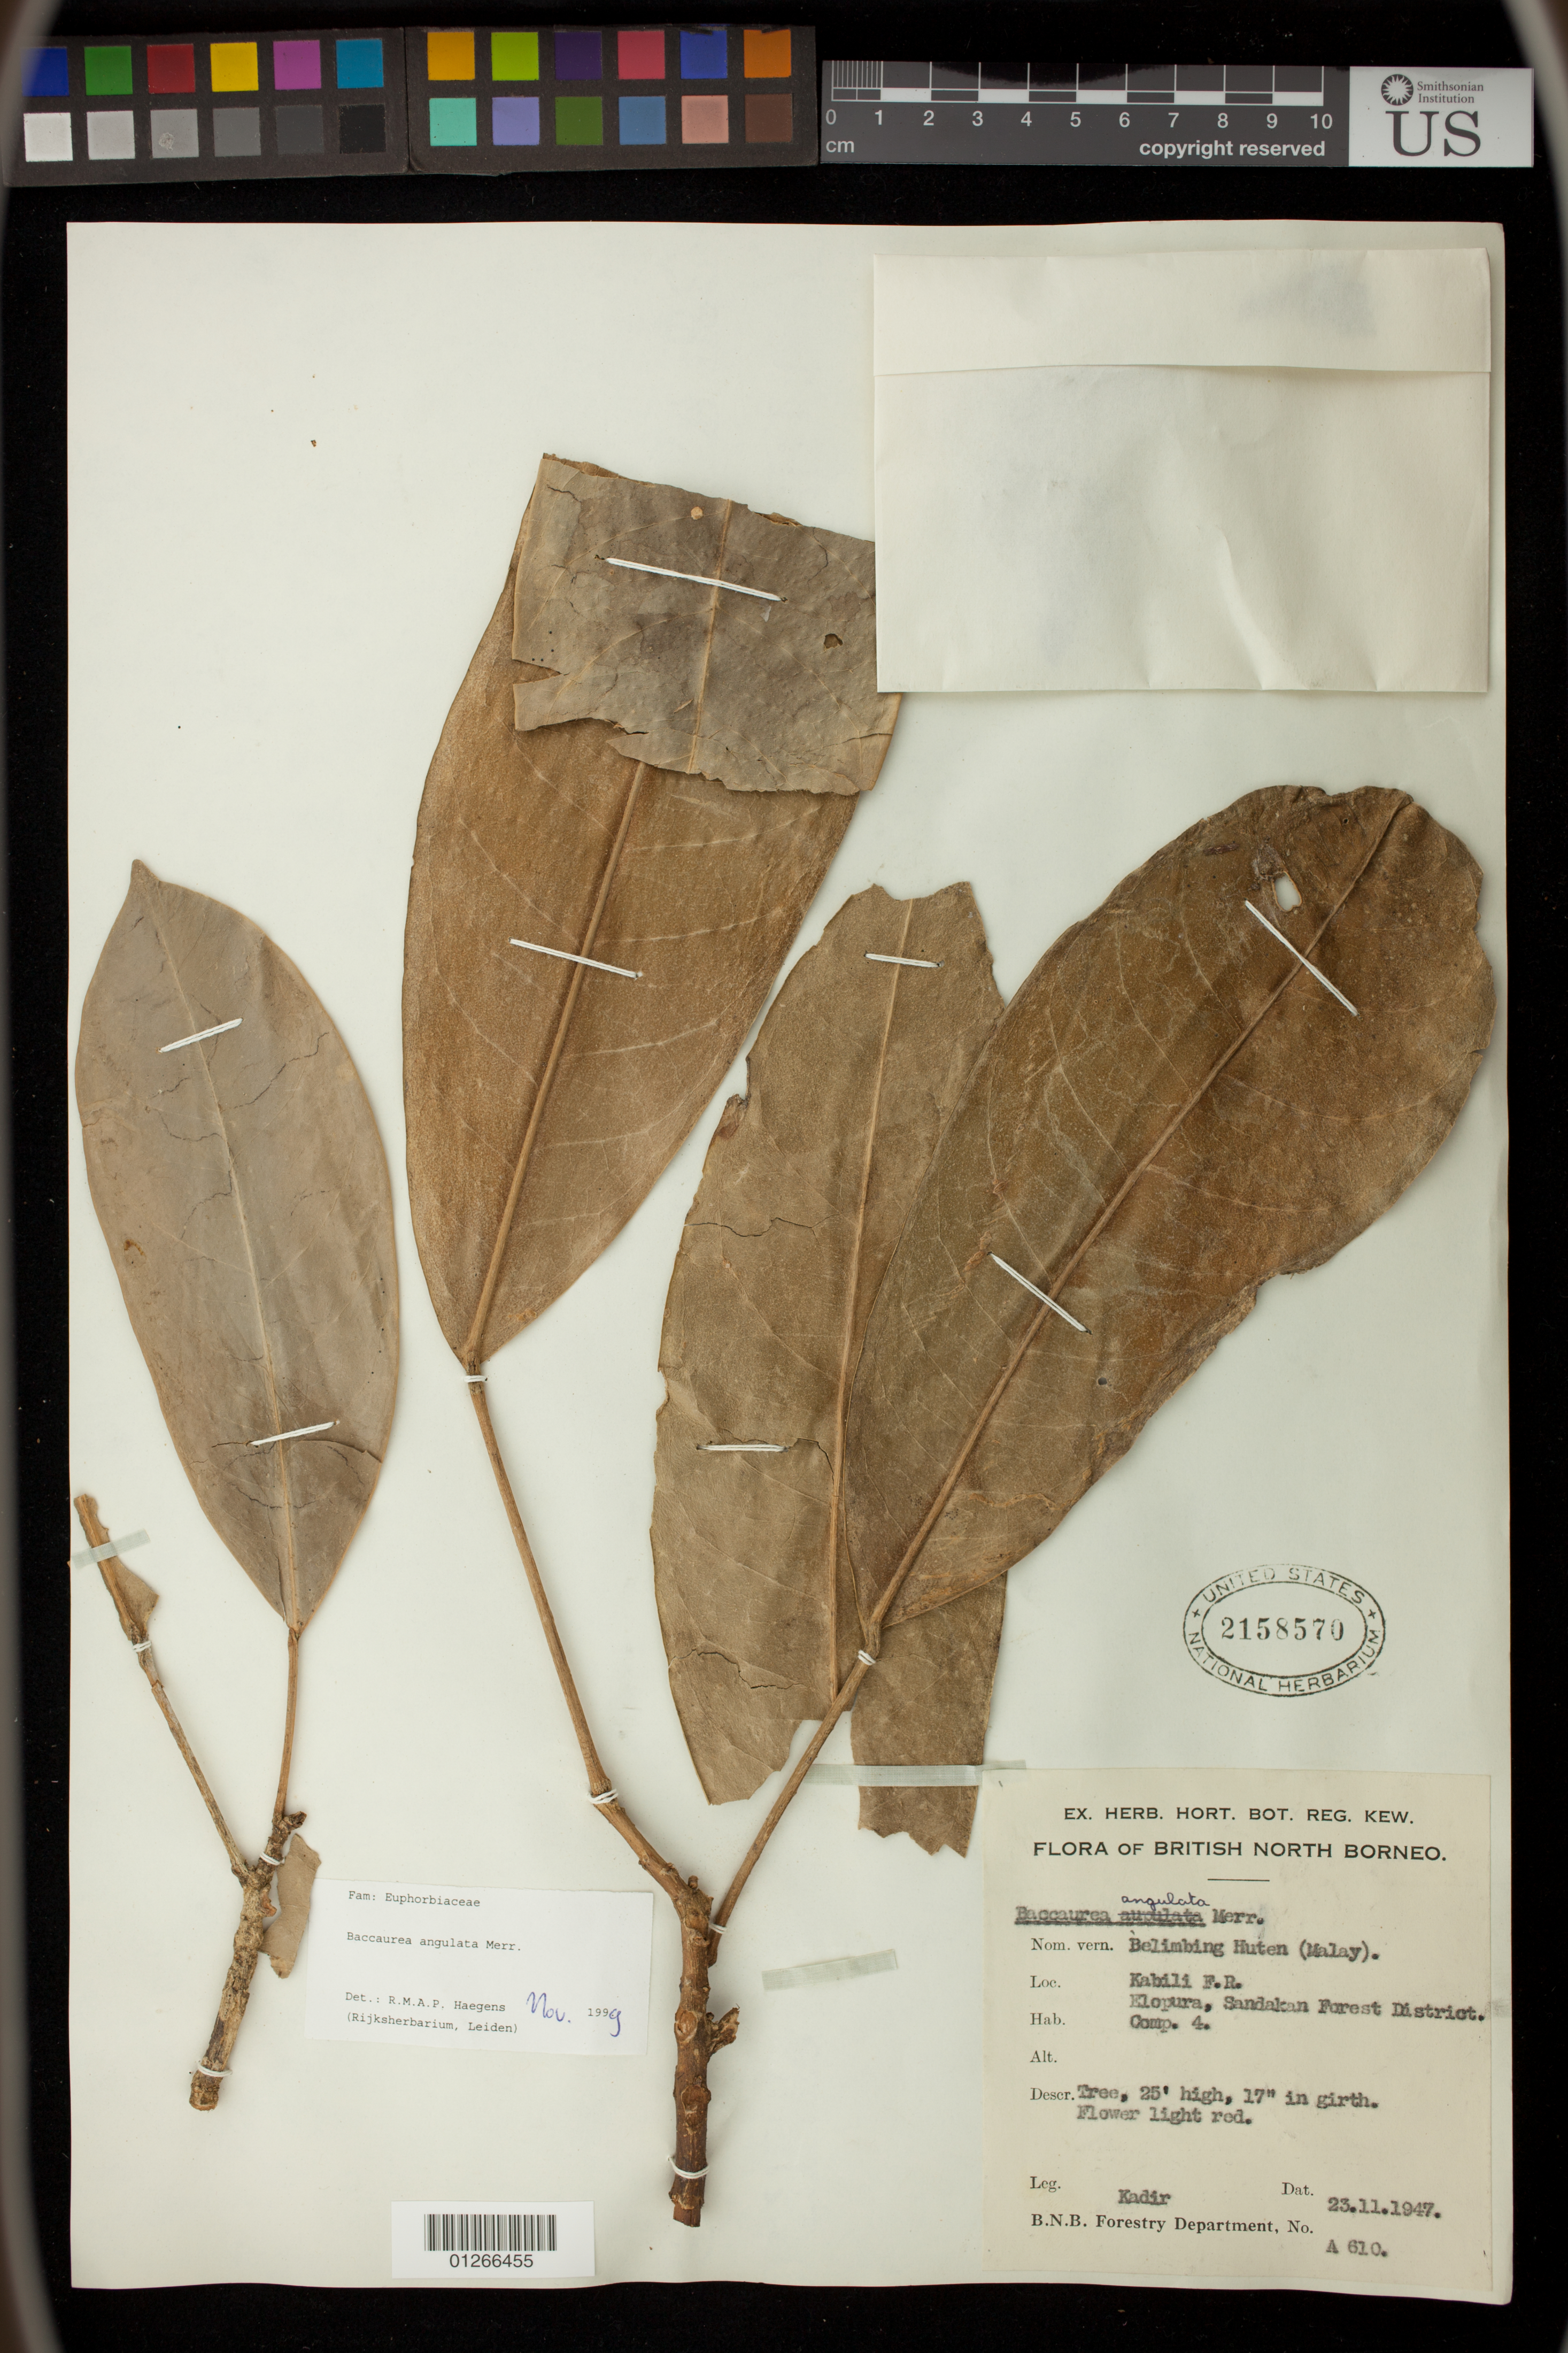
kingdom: Plantae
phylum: Tracheophyta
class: Magnoliopsida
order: Malpighiales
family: Phyllanthaceae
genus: Baccaurea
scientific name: Baccaurea angulata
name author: Merr.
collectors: -. Kadir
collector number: A 610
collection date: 1947-11-23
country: Malaysia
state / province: Sabah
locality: Kabili F.R., Elopura, Sandkan Forest District, Comp. 4